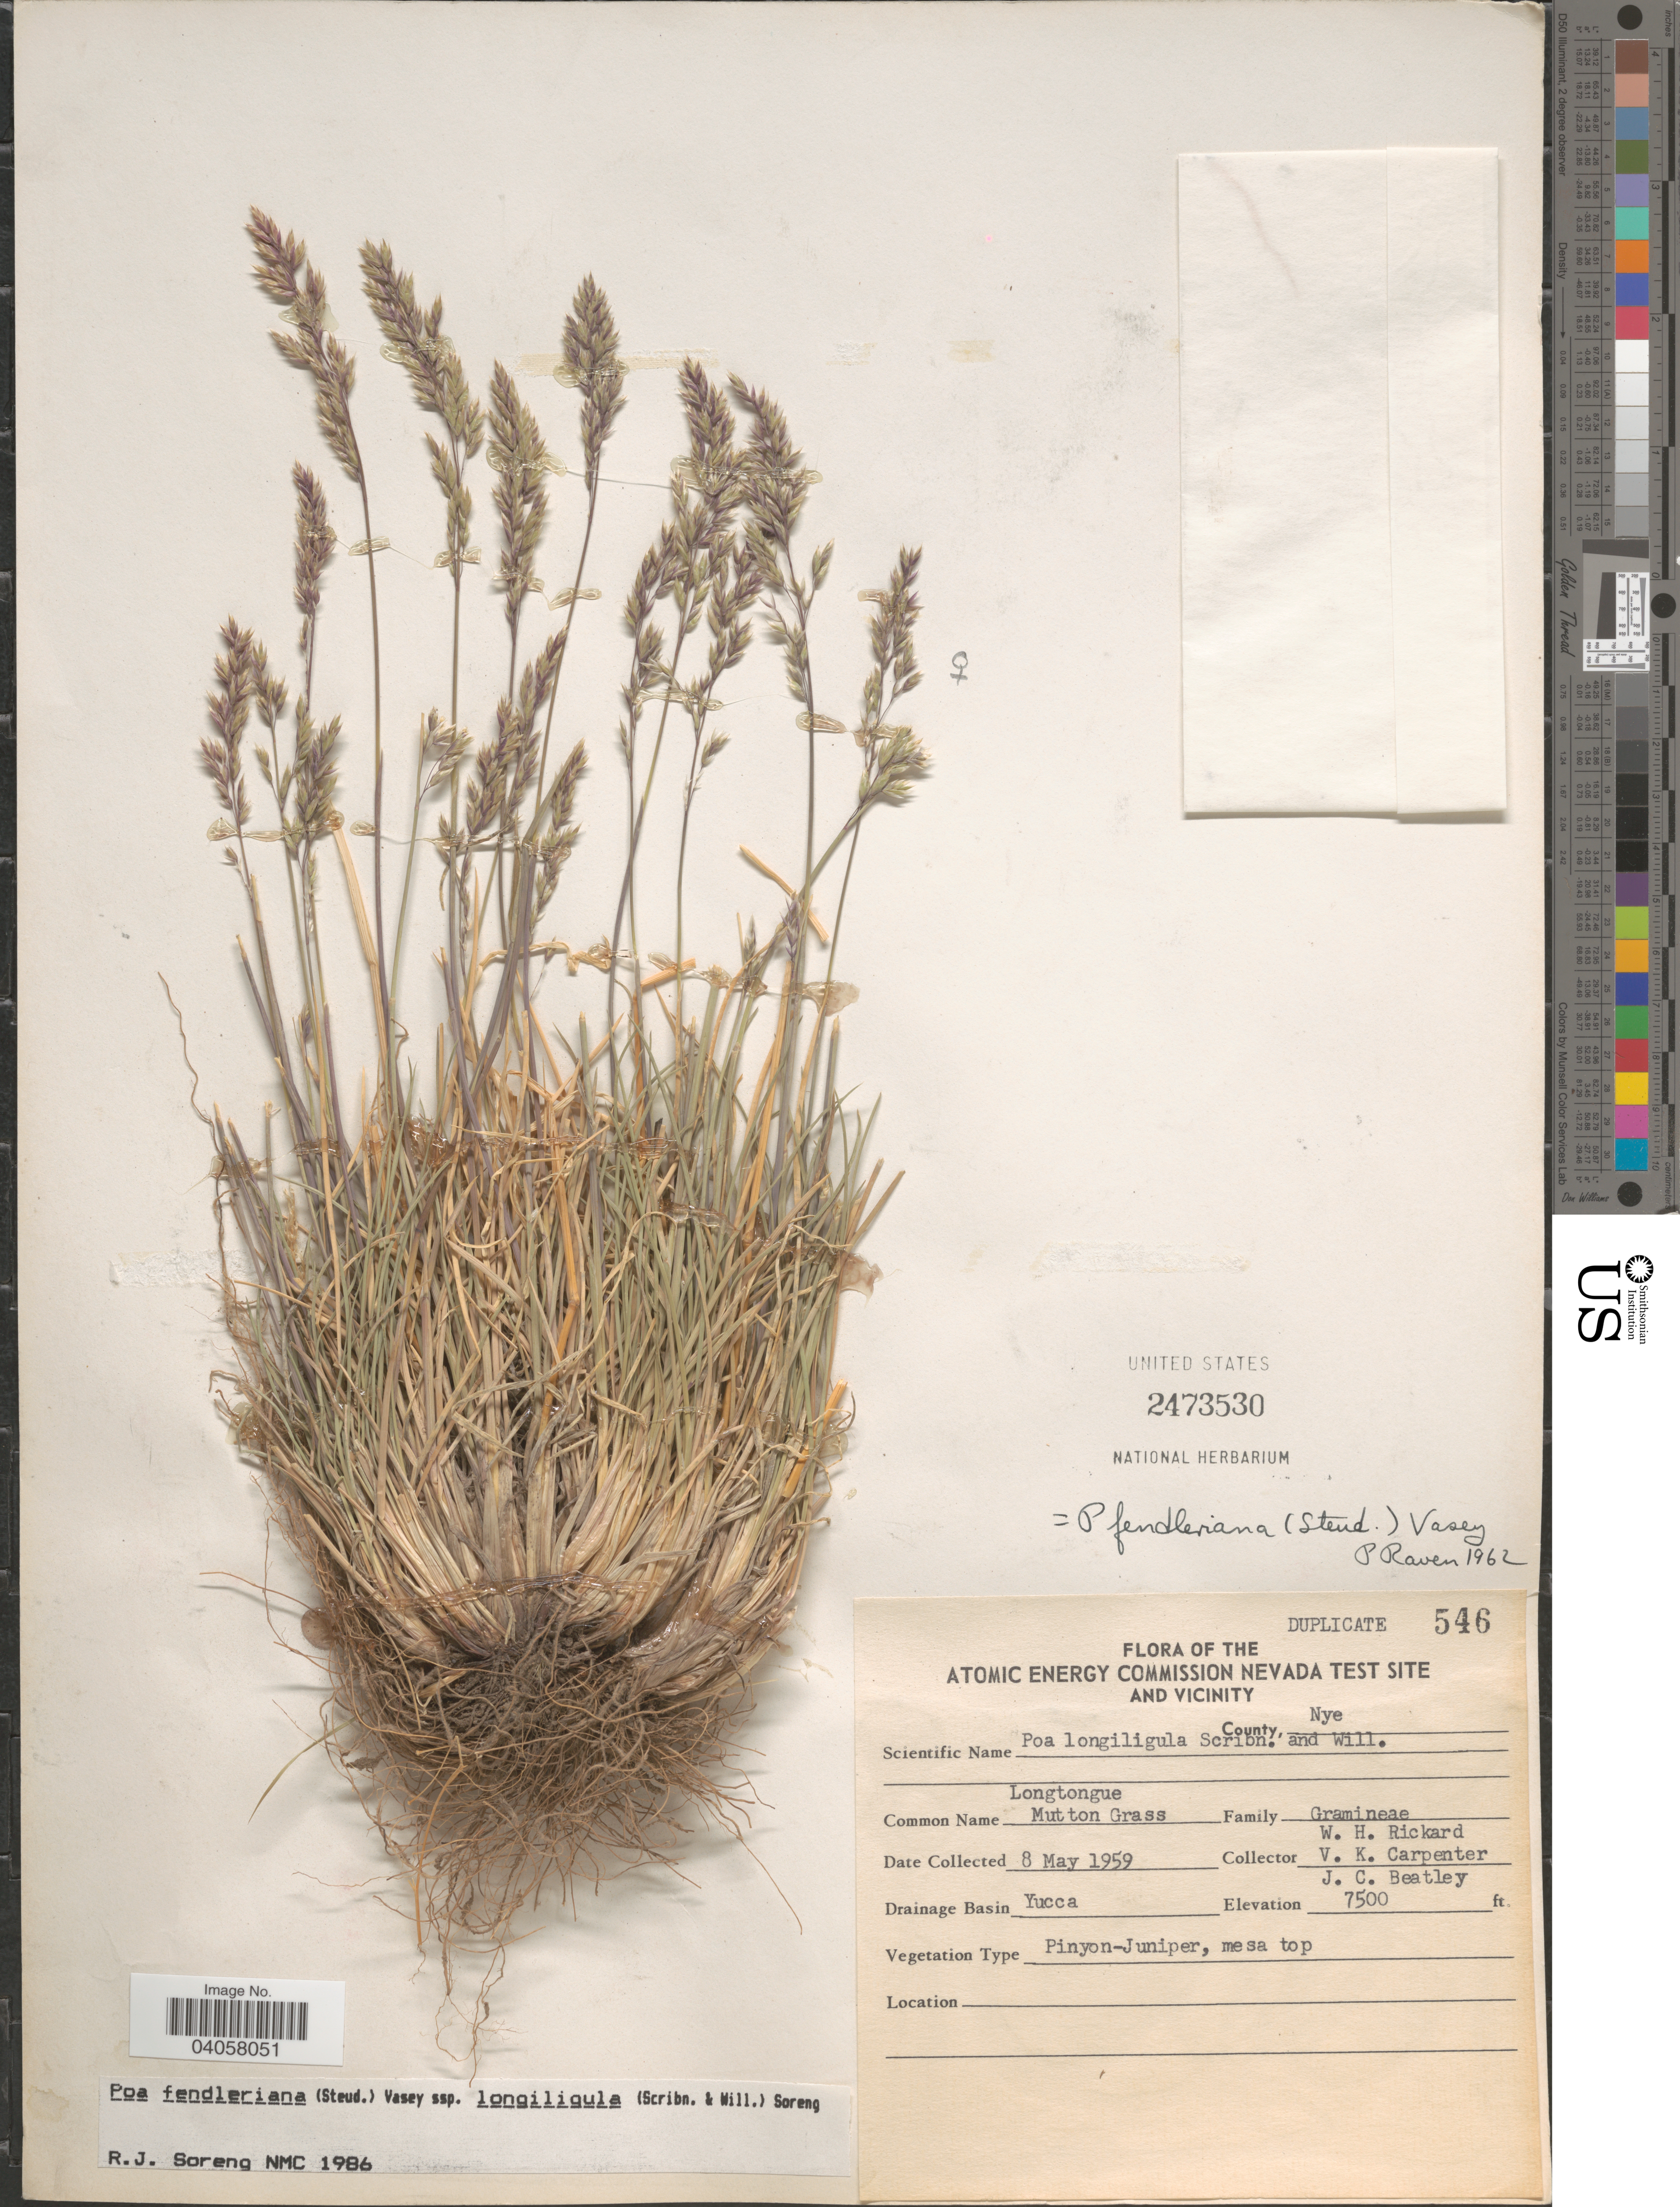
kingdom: Plantae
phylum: Tracheophyta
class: Liliopsida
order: Poales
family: Poaceae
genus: Poa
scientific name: Poa fendleriana subsp. longiligula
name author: (Scribn. & T.A. Williams) Soreng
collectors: W. Rickard, V. Carpenter & J. C. Beatley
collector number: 546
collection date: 1959-05-08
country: United States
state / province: Nevada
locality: The U.S. Atomic Energy Commission's Nevada Test Site and Vicinity. County Nye. Drainage Basin Yucca.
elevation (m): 2286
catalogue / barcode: US 2473530